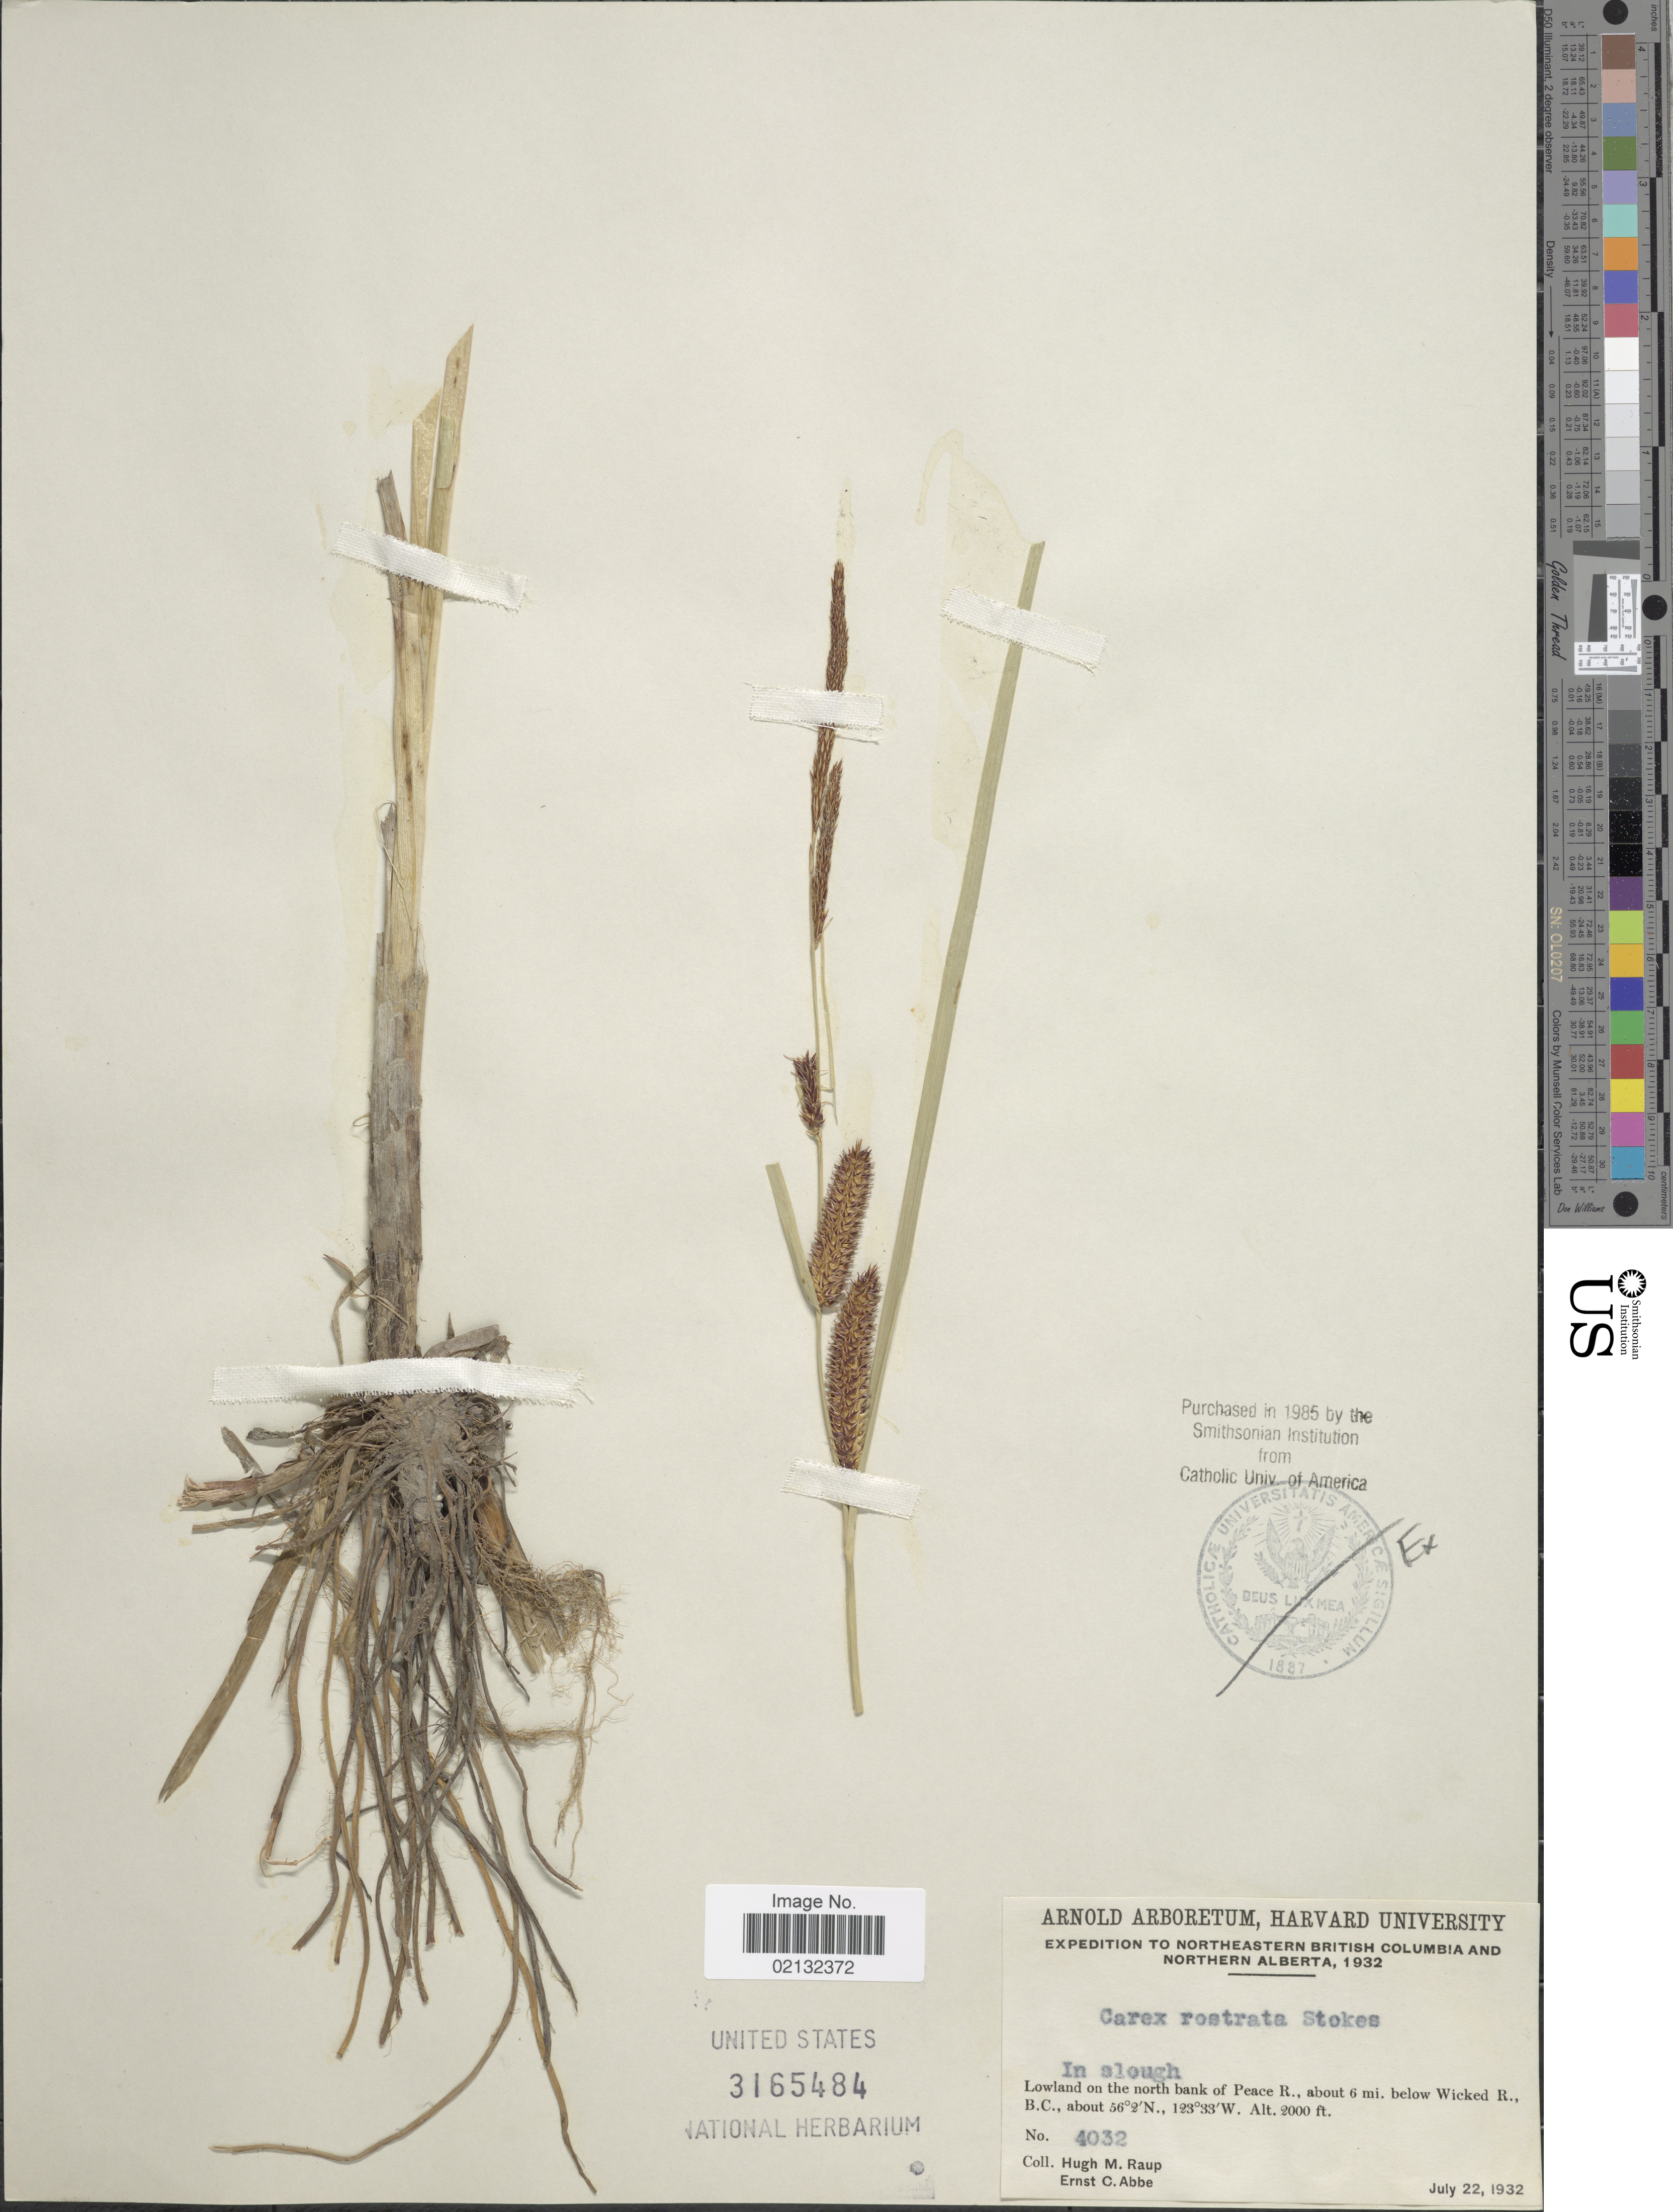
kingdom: Plantae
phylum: Tracheophyta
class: Liliopsida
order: Poales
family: Cyperaceae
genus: Carex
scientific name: Carex rostrata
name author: Stokes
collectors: H. Raup & E. C. Abbe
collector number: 4032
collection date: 1932-07-22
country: Canada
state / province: British Columbia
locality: Northeastern British Columbia and Northern Alberta, in slough, lowland on the north bank of Peace R., about 6 mi. below Wicked R.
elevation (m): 610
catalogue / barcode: US 3165484